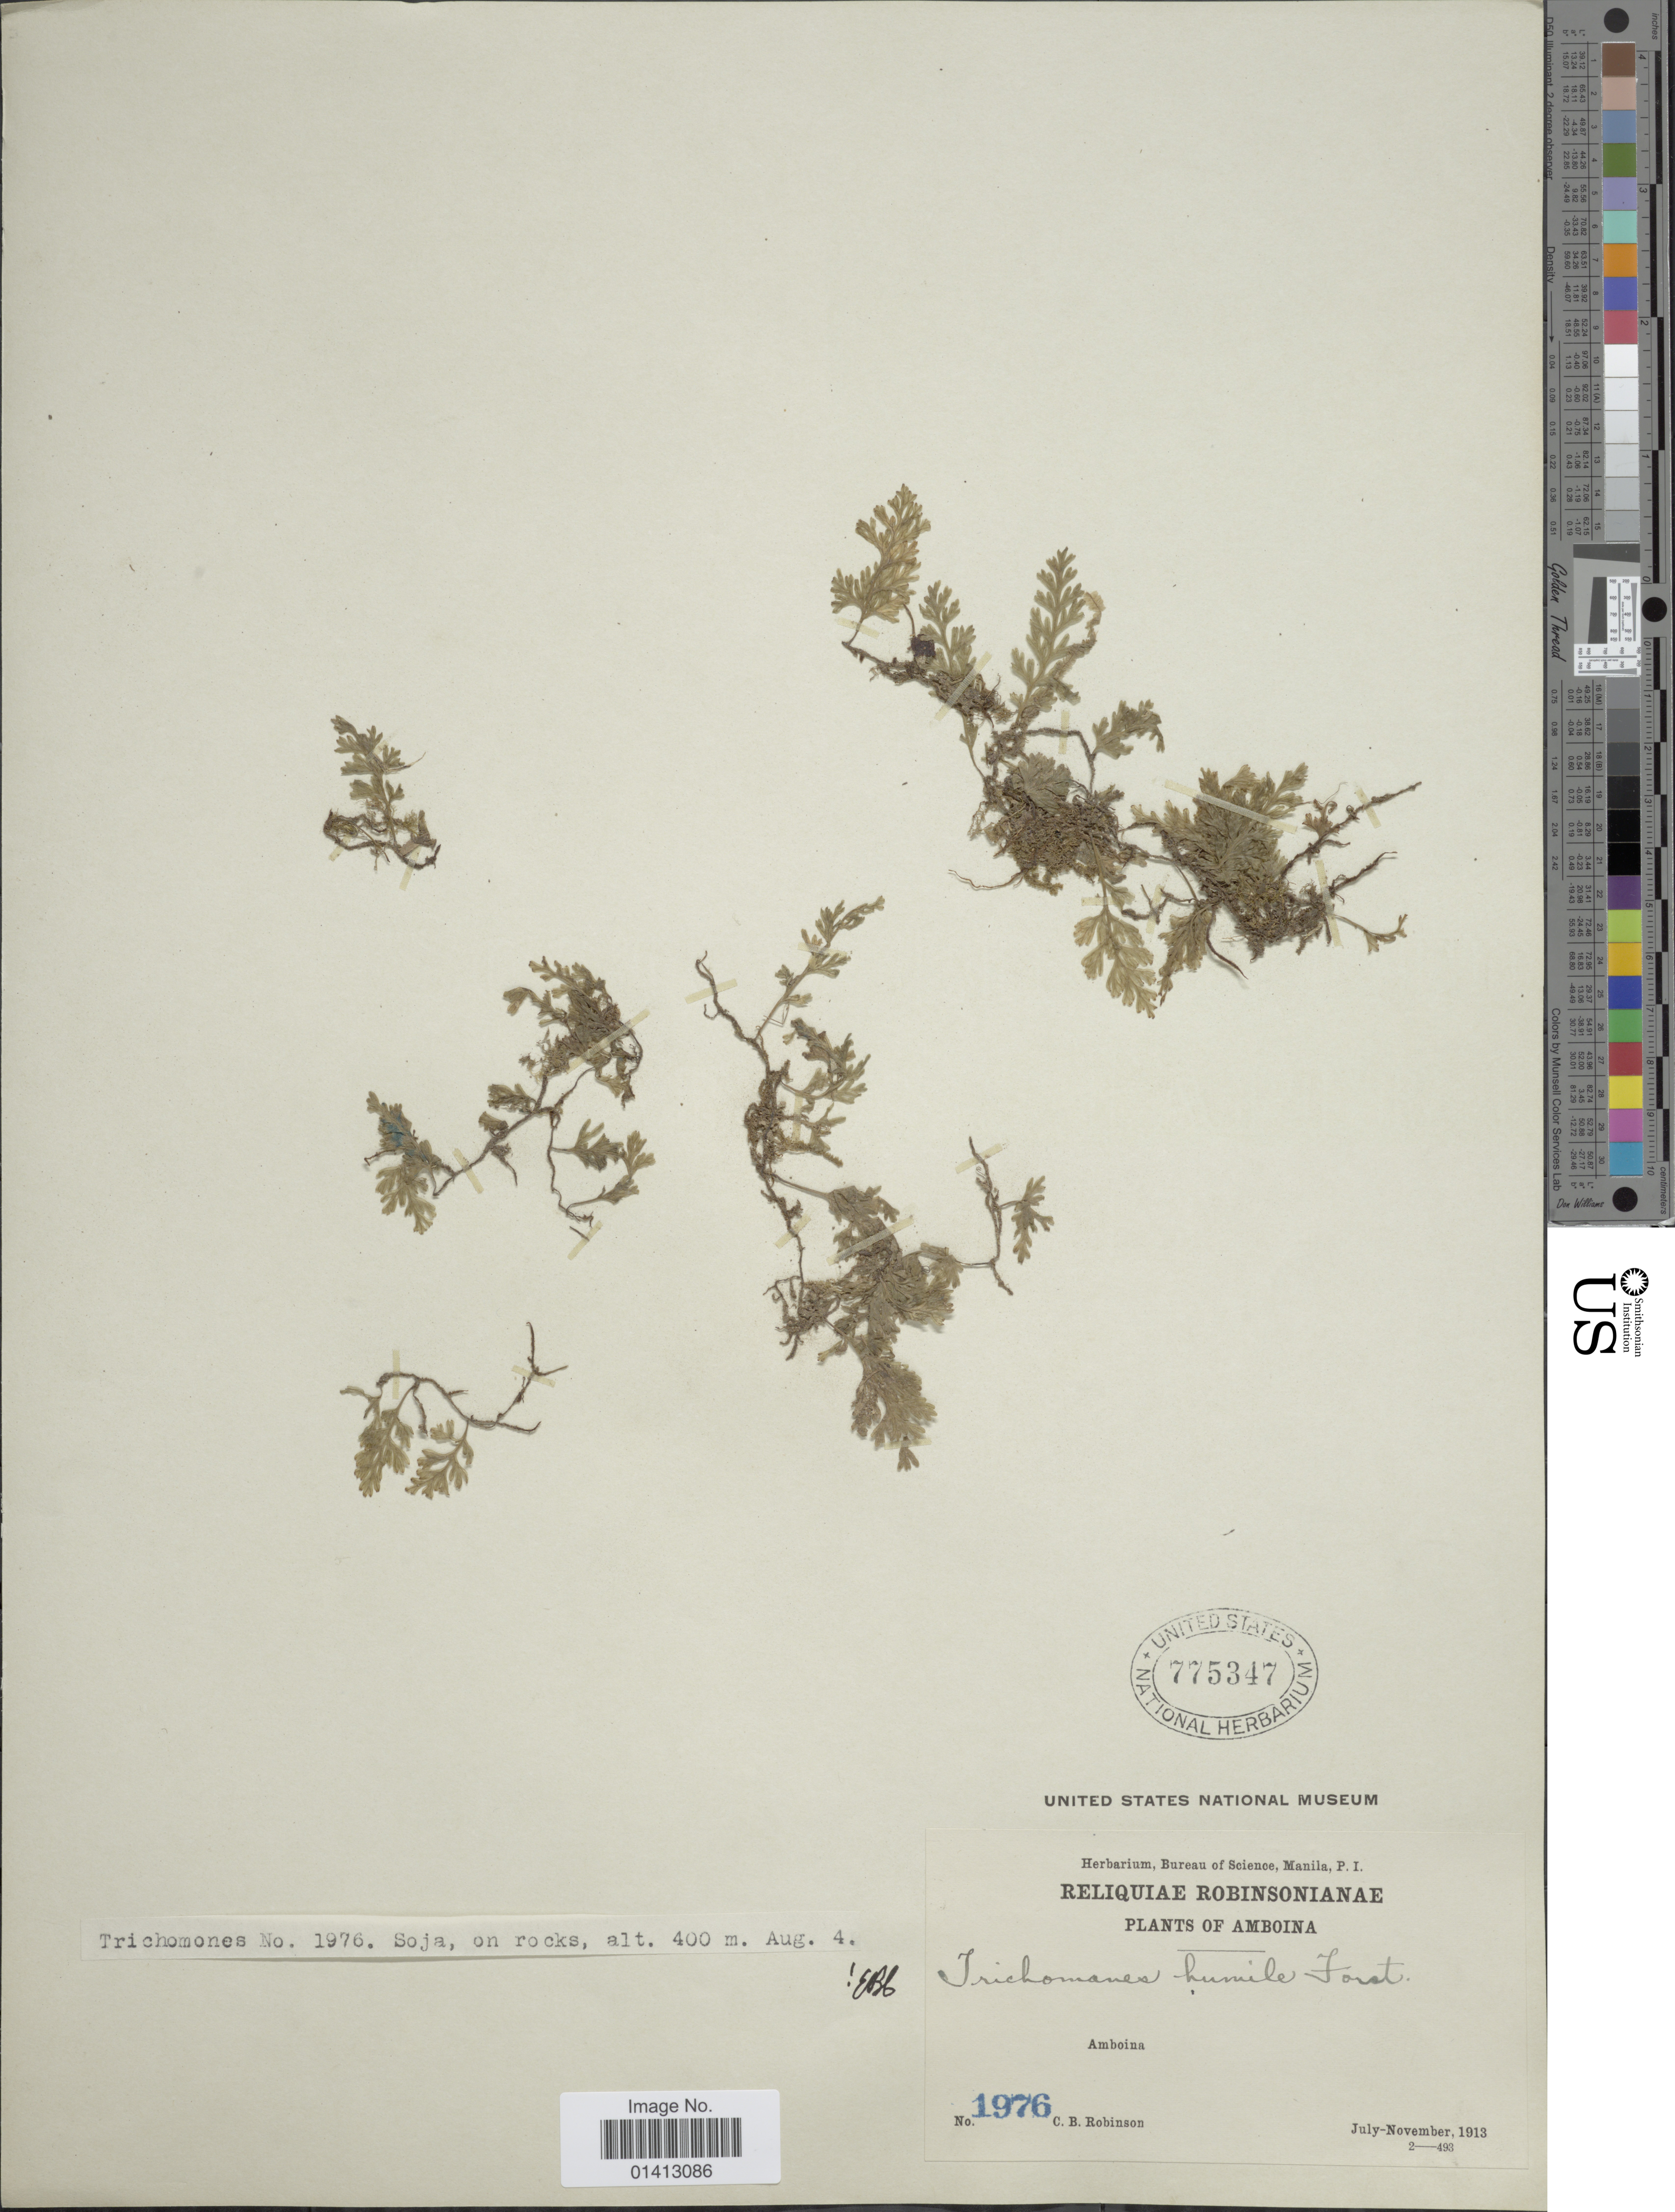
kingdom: Plantae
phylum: Tracheophyta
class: Polypodiopsida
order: Hymenophyllales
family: Hymenophyllaceae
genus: Crepidomanes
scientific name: Crepidomanes humilis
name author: (G. Forst.) Bosch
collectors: C. Robinson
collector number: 1976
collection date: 1913-07/1913-11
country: Indonesia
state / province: Sumatra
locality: Amboina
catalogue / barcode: US 775347